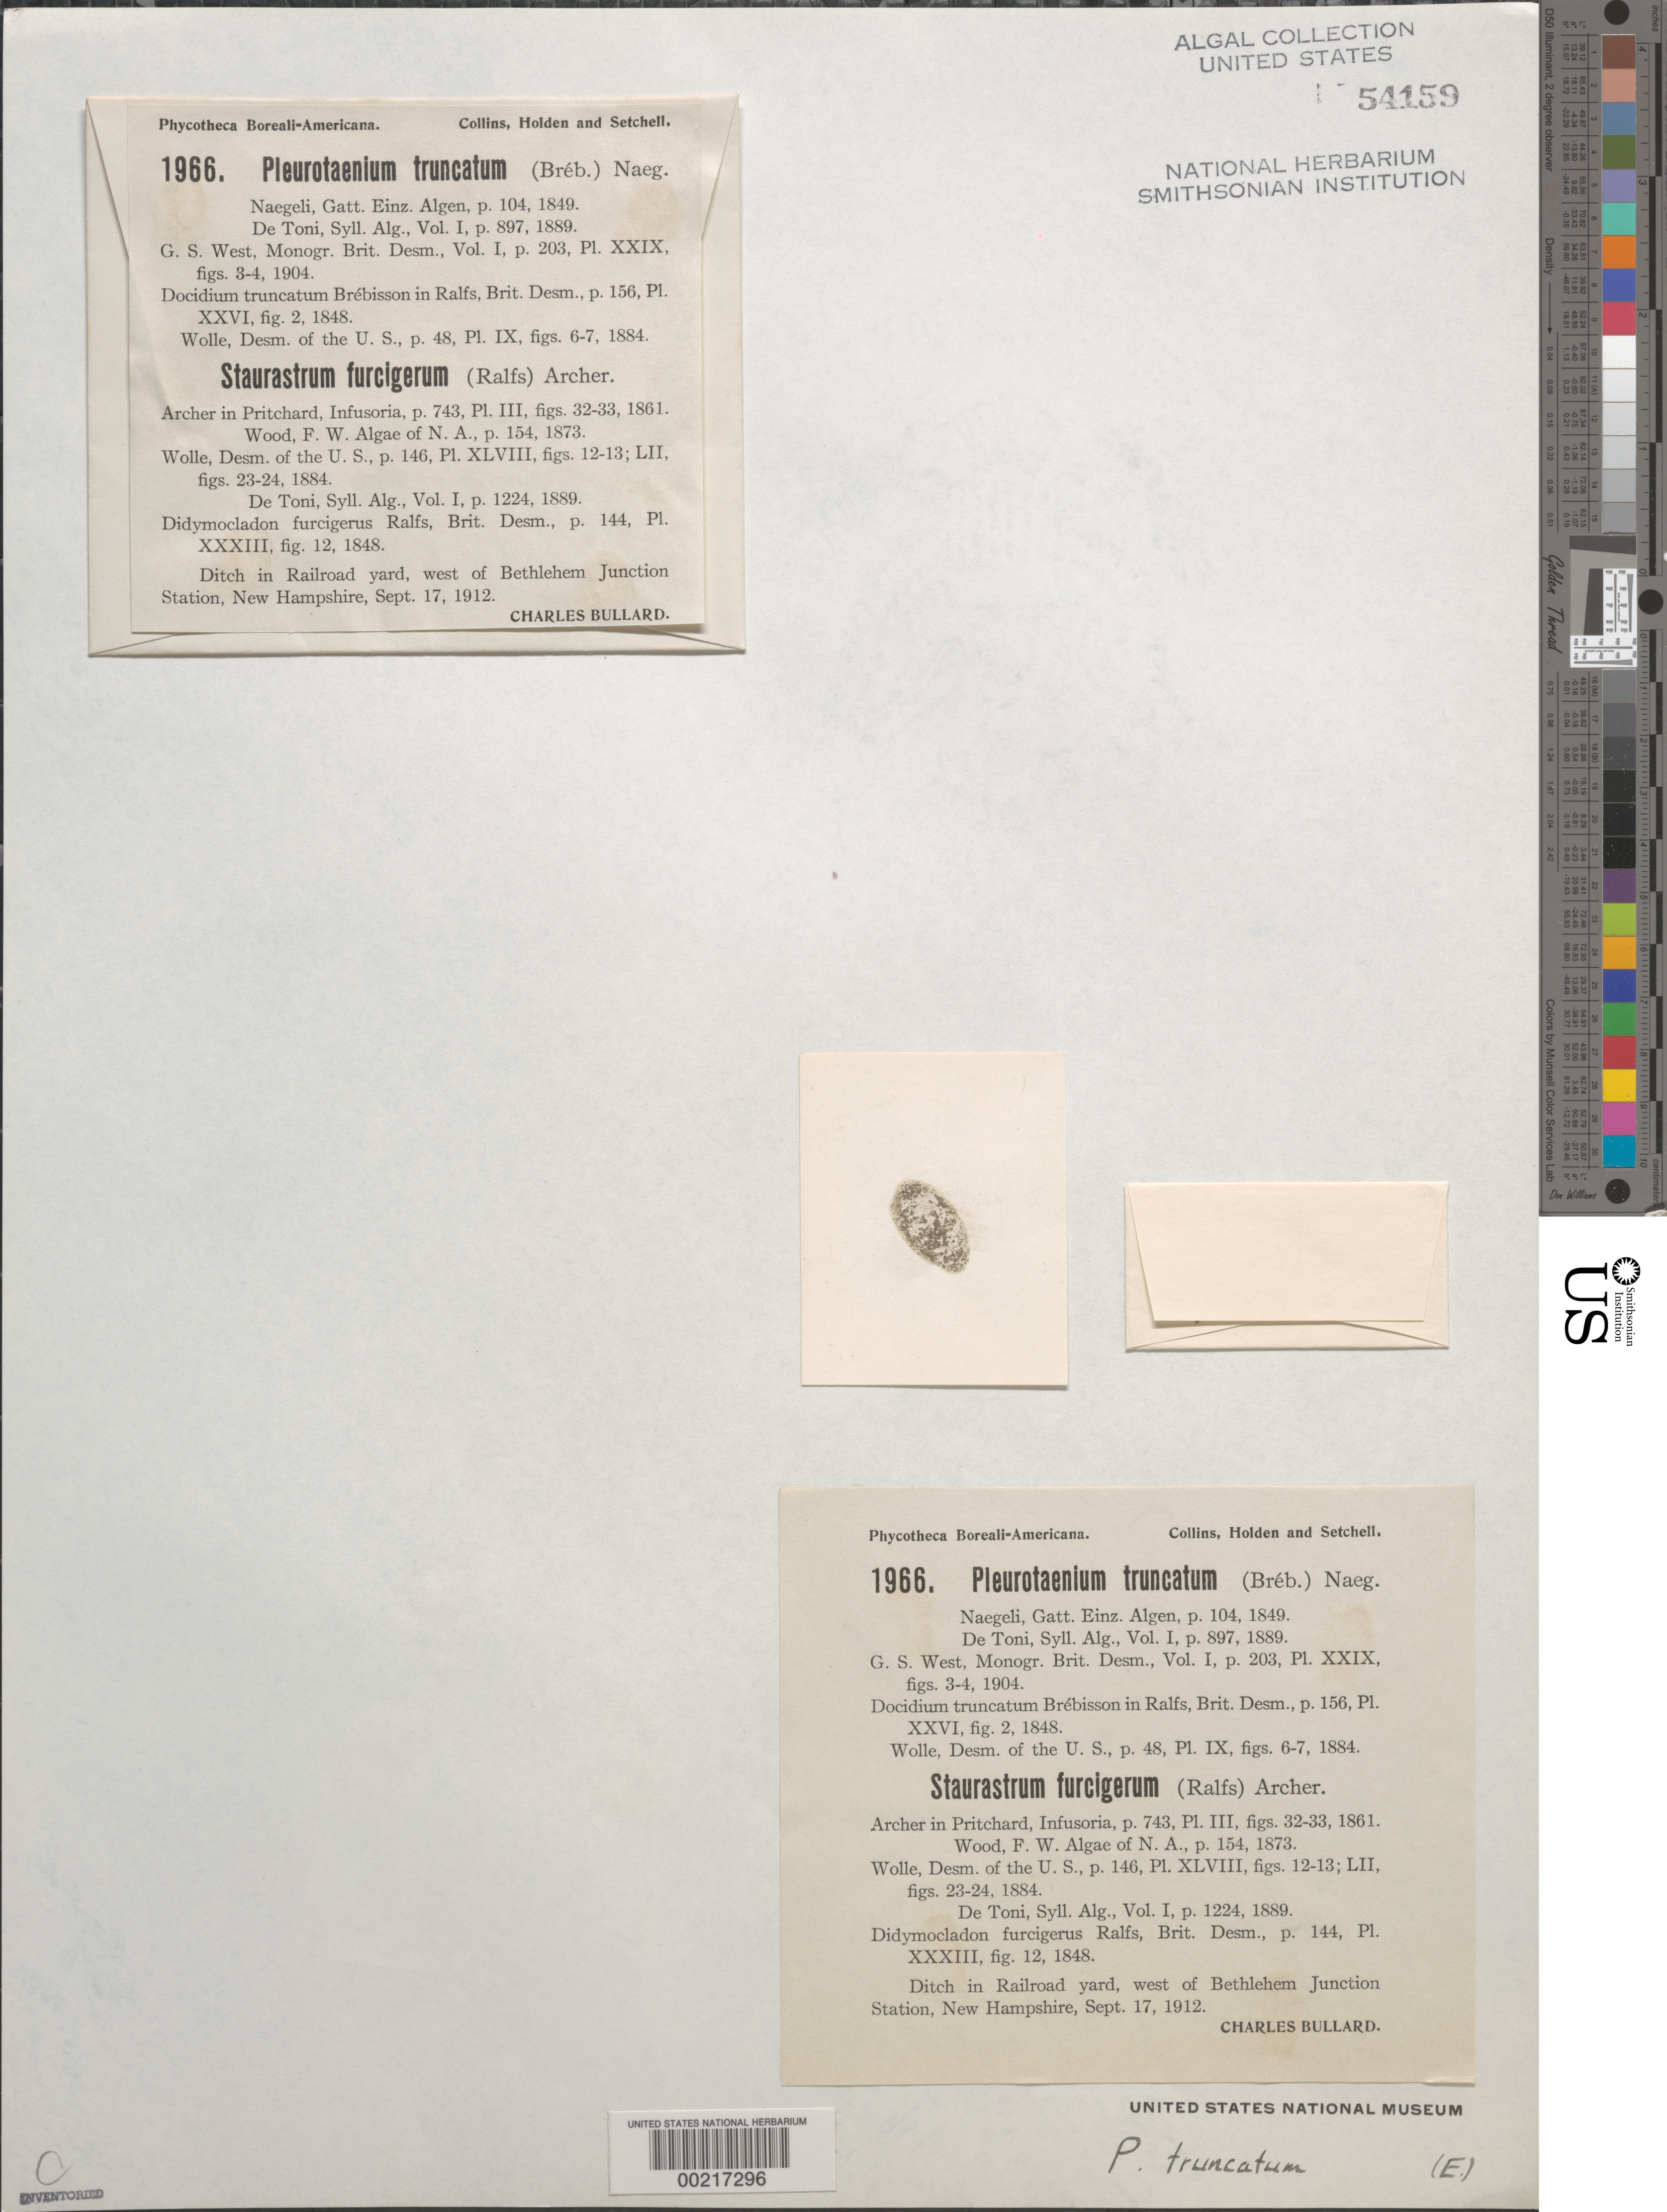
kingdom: Plantae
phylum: Charophyta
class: Zygnematophyceae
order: Zygnematales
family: Desmidiaceae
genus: Pleurotaenium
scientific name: Pleurotaenium truncatum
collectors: C. Bullard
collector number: PB-A 1966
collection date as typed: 17 Sep 1912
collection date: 1912-09-17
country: United States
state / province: New Hampshire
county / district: Grafton County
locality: West of Bethlehem Junction Station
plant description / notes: Collins, Holden & Setchell, Phycotheca Boreali-Americana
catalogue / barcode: US 54159